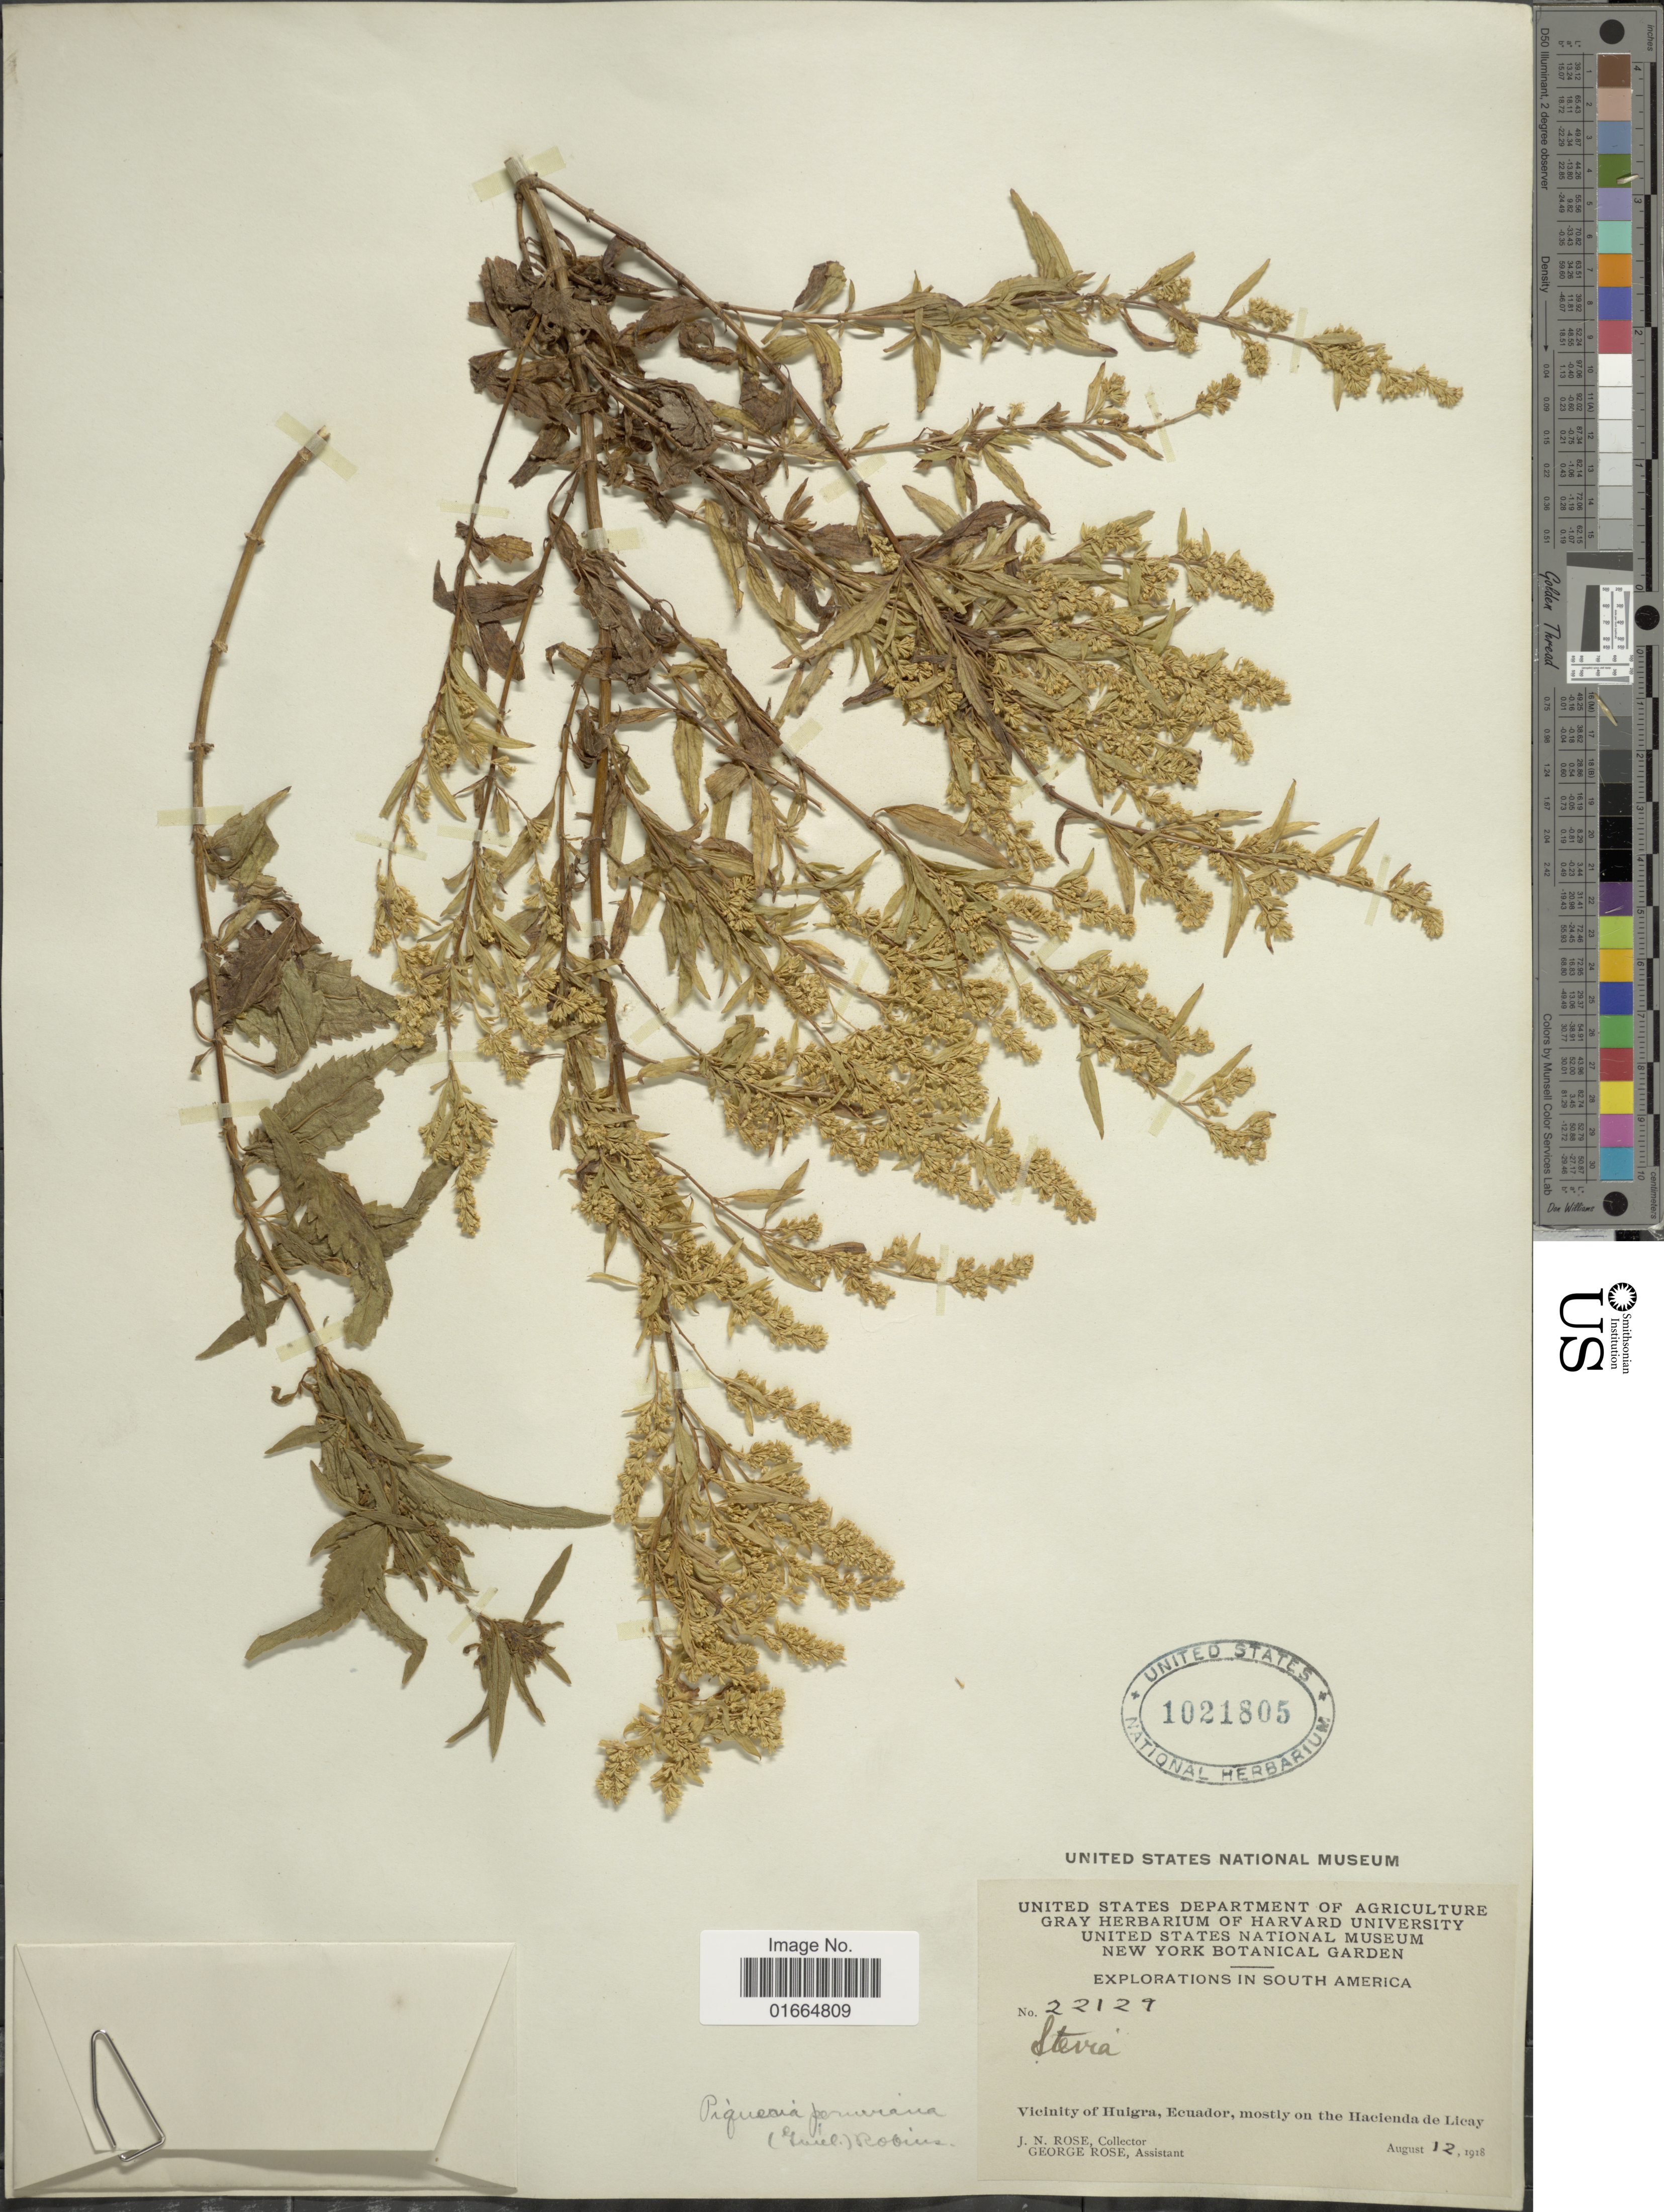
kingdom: Plantae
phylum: Tracheophyta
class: Magnoliopsida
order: Asterales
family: Asteraceae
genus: Ophryosporus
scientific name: Ophryosporus peruvianus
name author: (J.F. Gmel.) R.M. King & H. Rob.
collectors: J. N. Rose & G. Rose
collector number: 22129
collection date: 1918-08-12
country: Ecuador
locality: Vicinity of Huigra, Ecuador, mostly on the Hacienda de Licay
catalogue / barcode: US 1021805